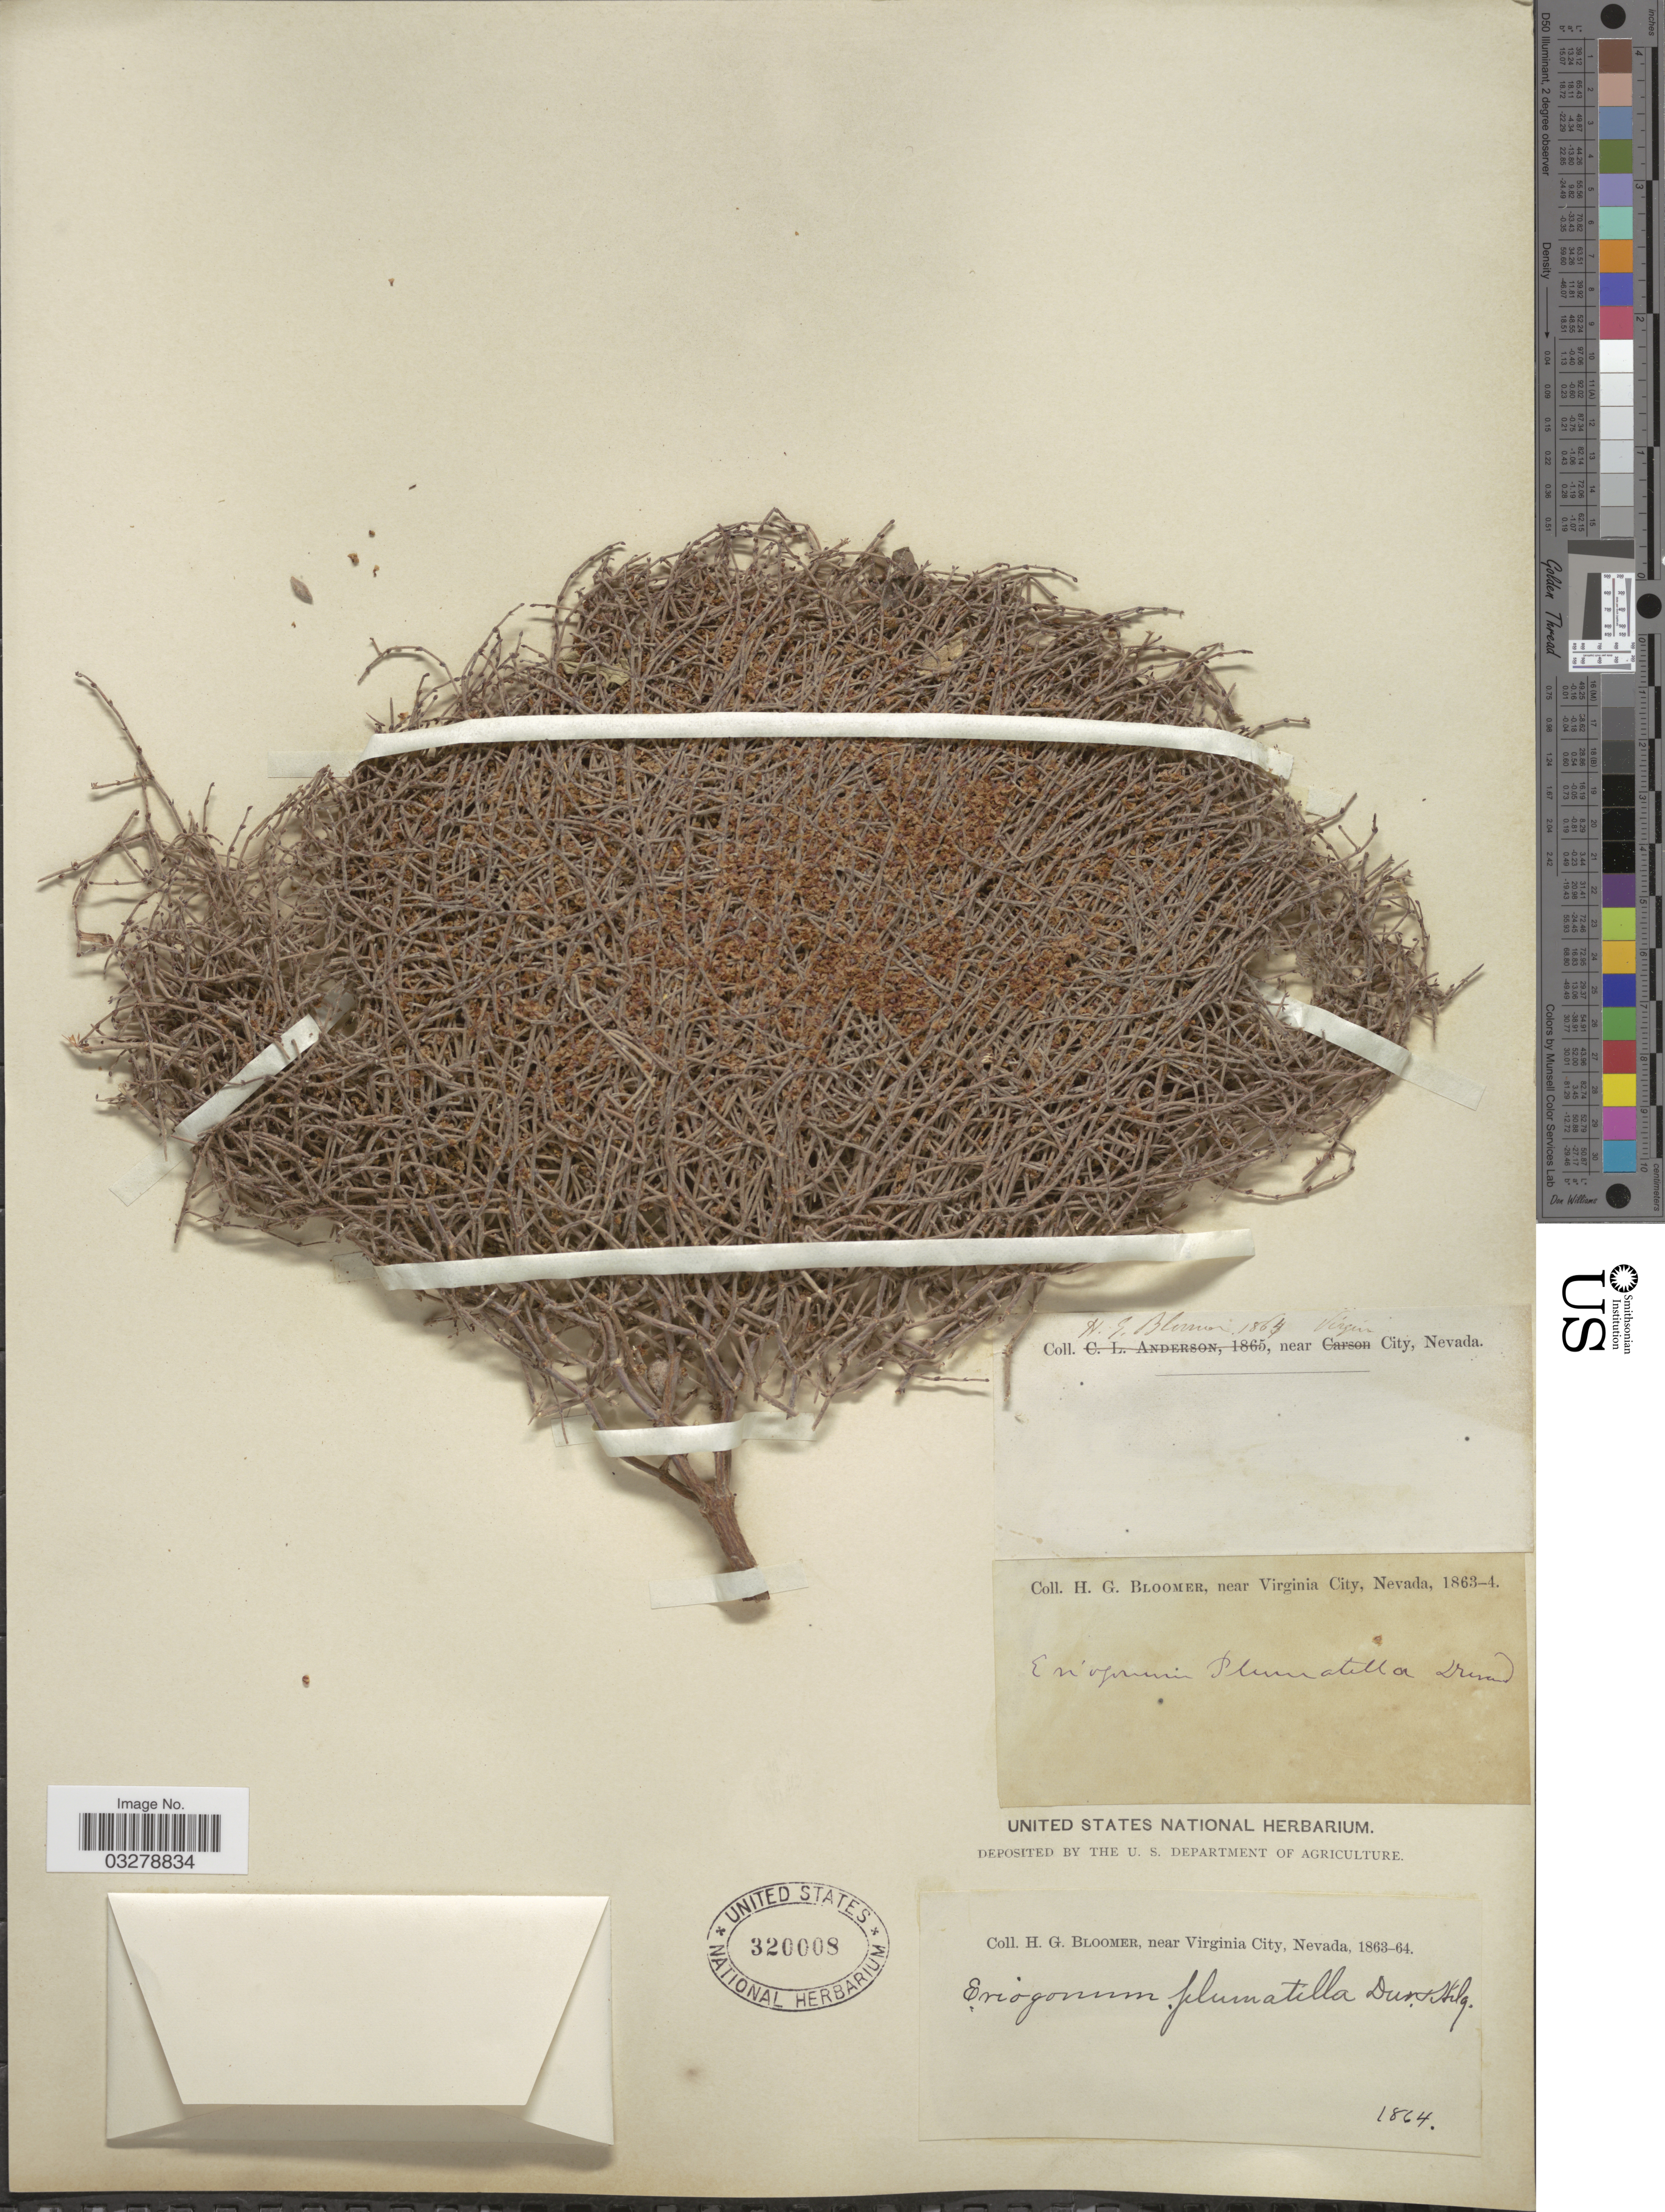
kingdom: Plantae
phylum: Tracheophyta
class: Magnoliopsida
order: Caryophyllales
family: Polygonaceae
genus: Eriogonum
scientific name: Eriogonum nidularium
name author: Coville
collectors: H. Bloomer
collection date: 1864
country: United States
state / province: Nevada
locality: Near Virginia City.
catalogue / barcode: US 320008